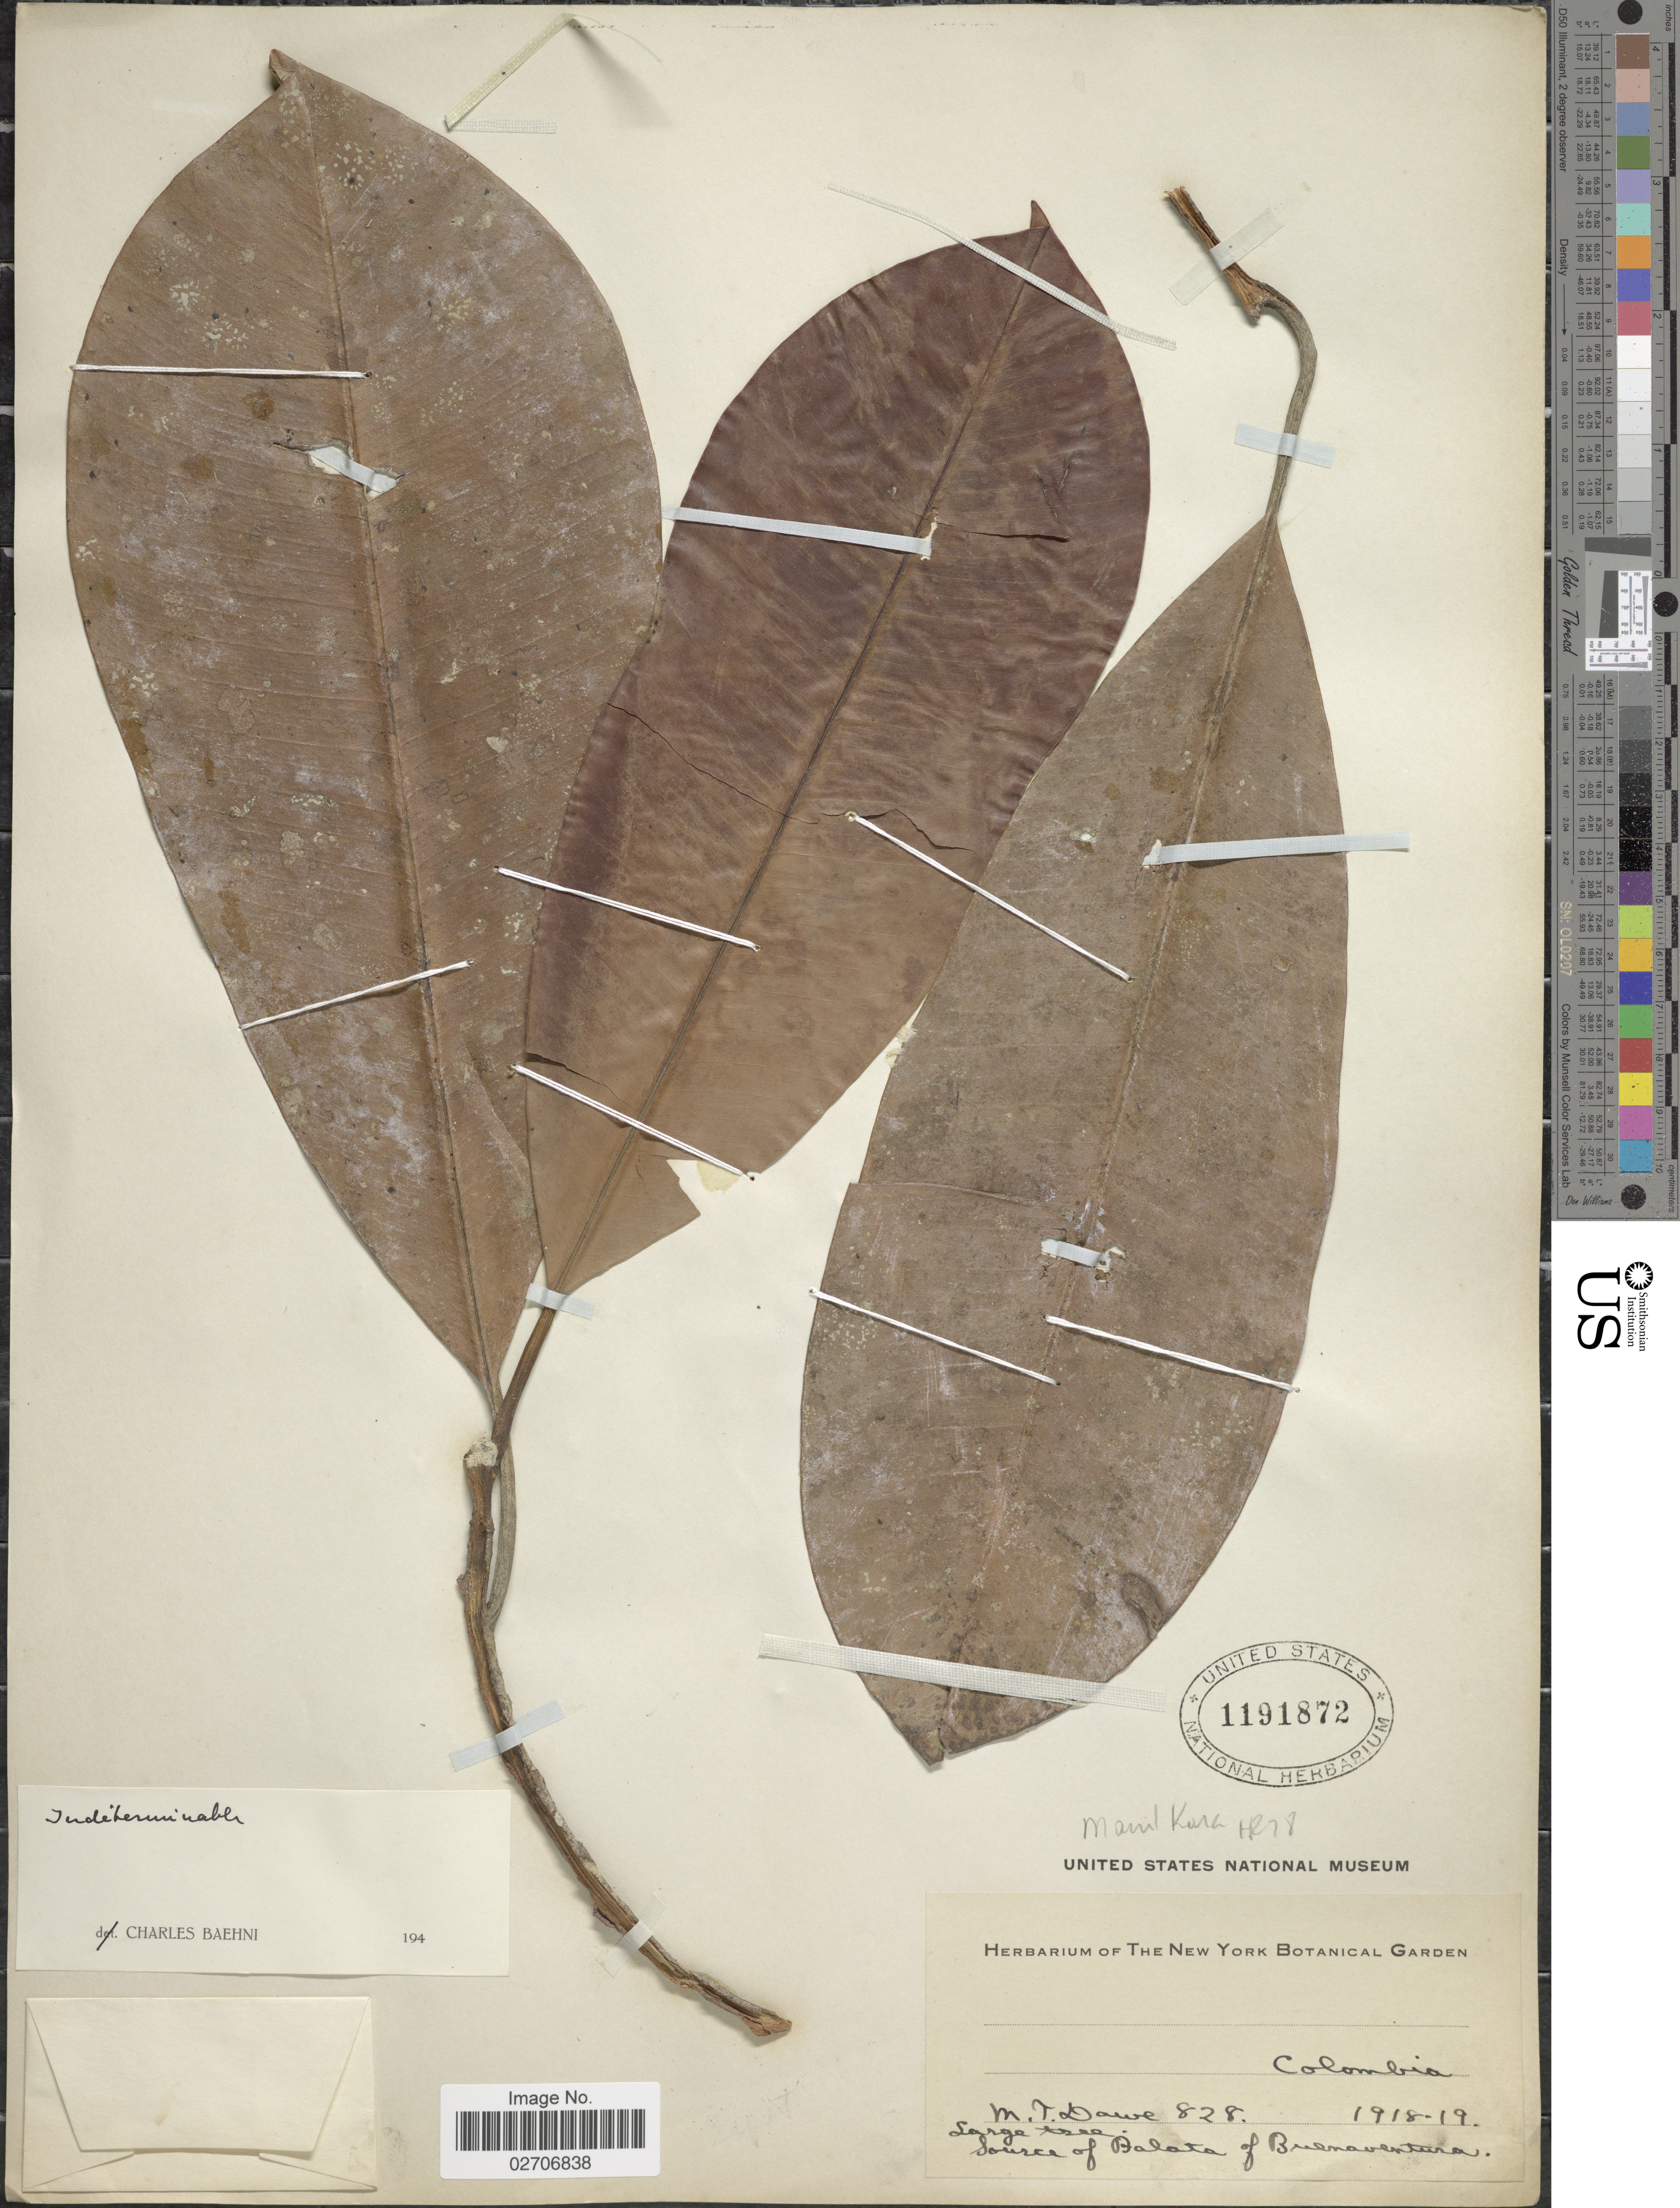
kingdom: Plantae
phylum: Tracheophyta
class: Magnoliopsida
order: Ericales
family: Sapotaceae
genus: Manilkara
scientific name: Manilkara sp.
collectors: M. T. Dawe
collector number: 828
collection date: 1918/1919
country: Colombia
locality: Source of Balata of Buenaventura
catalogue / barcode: US 1191872